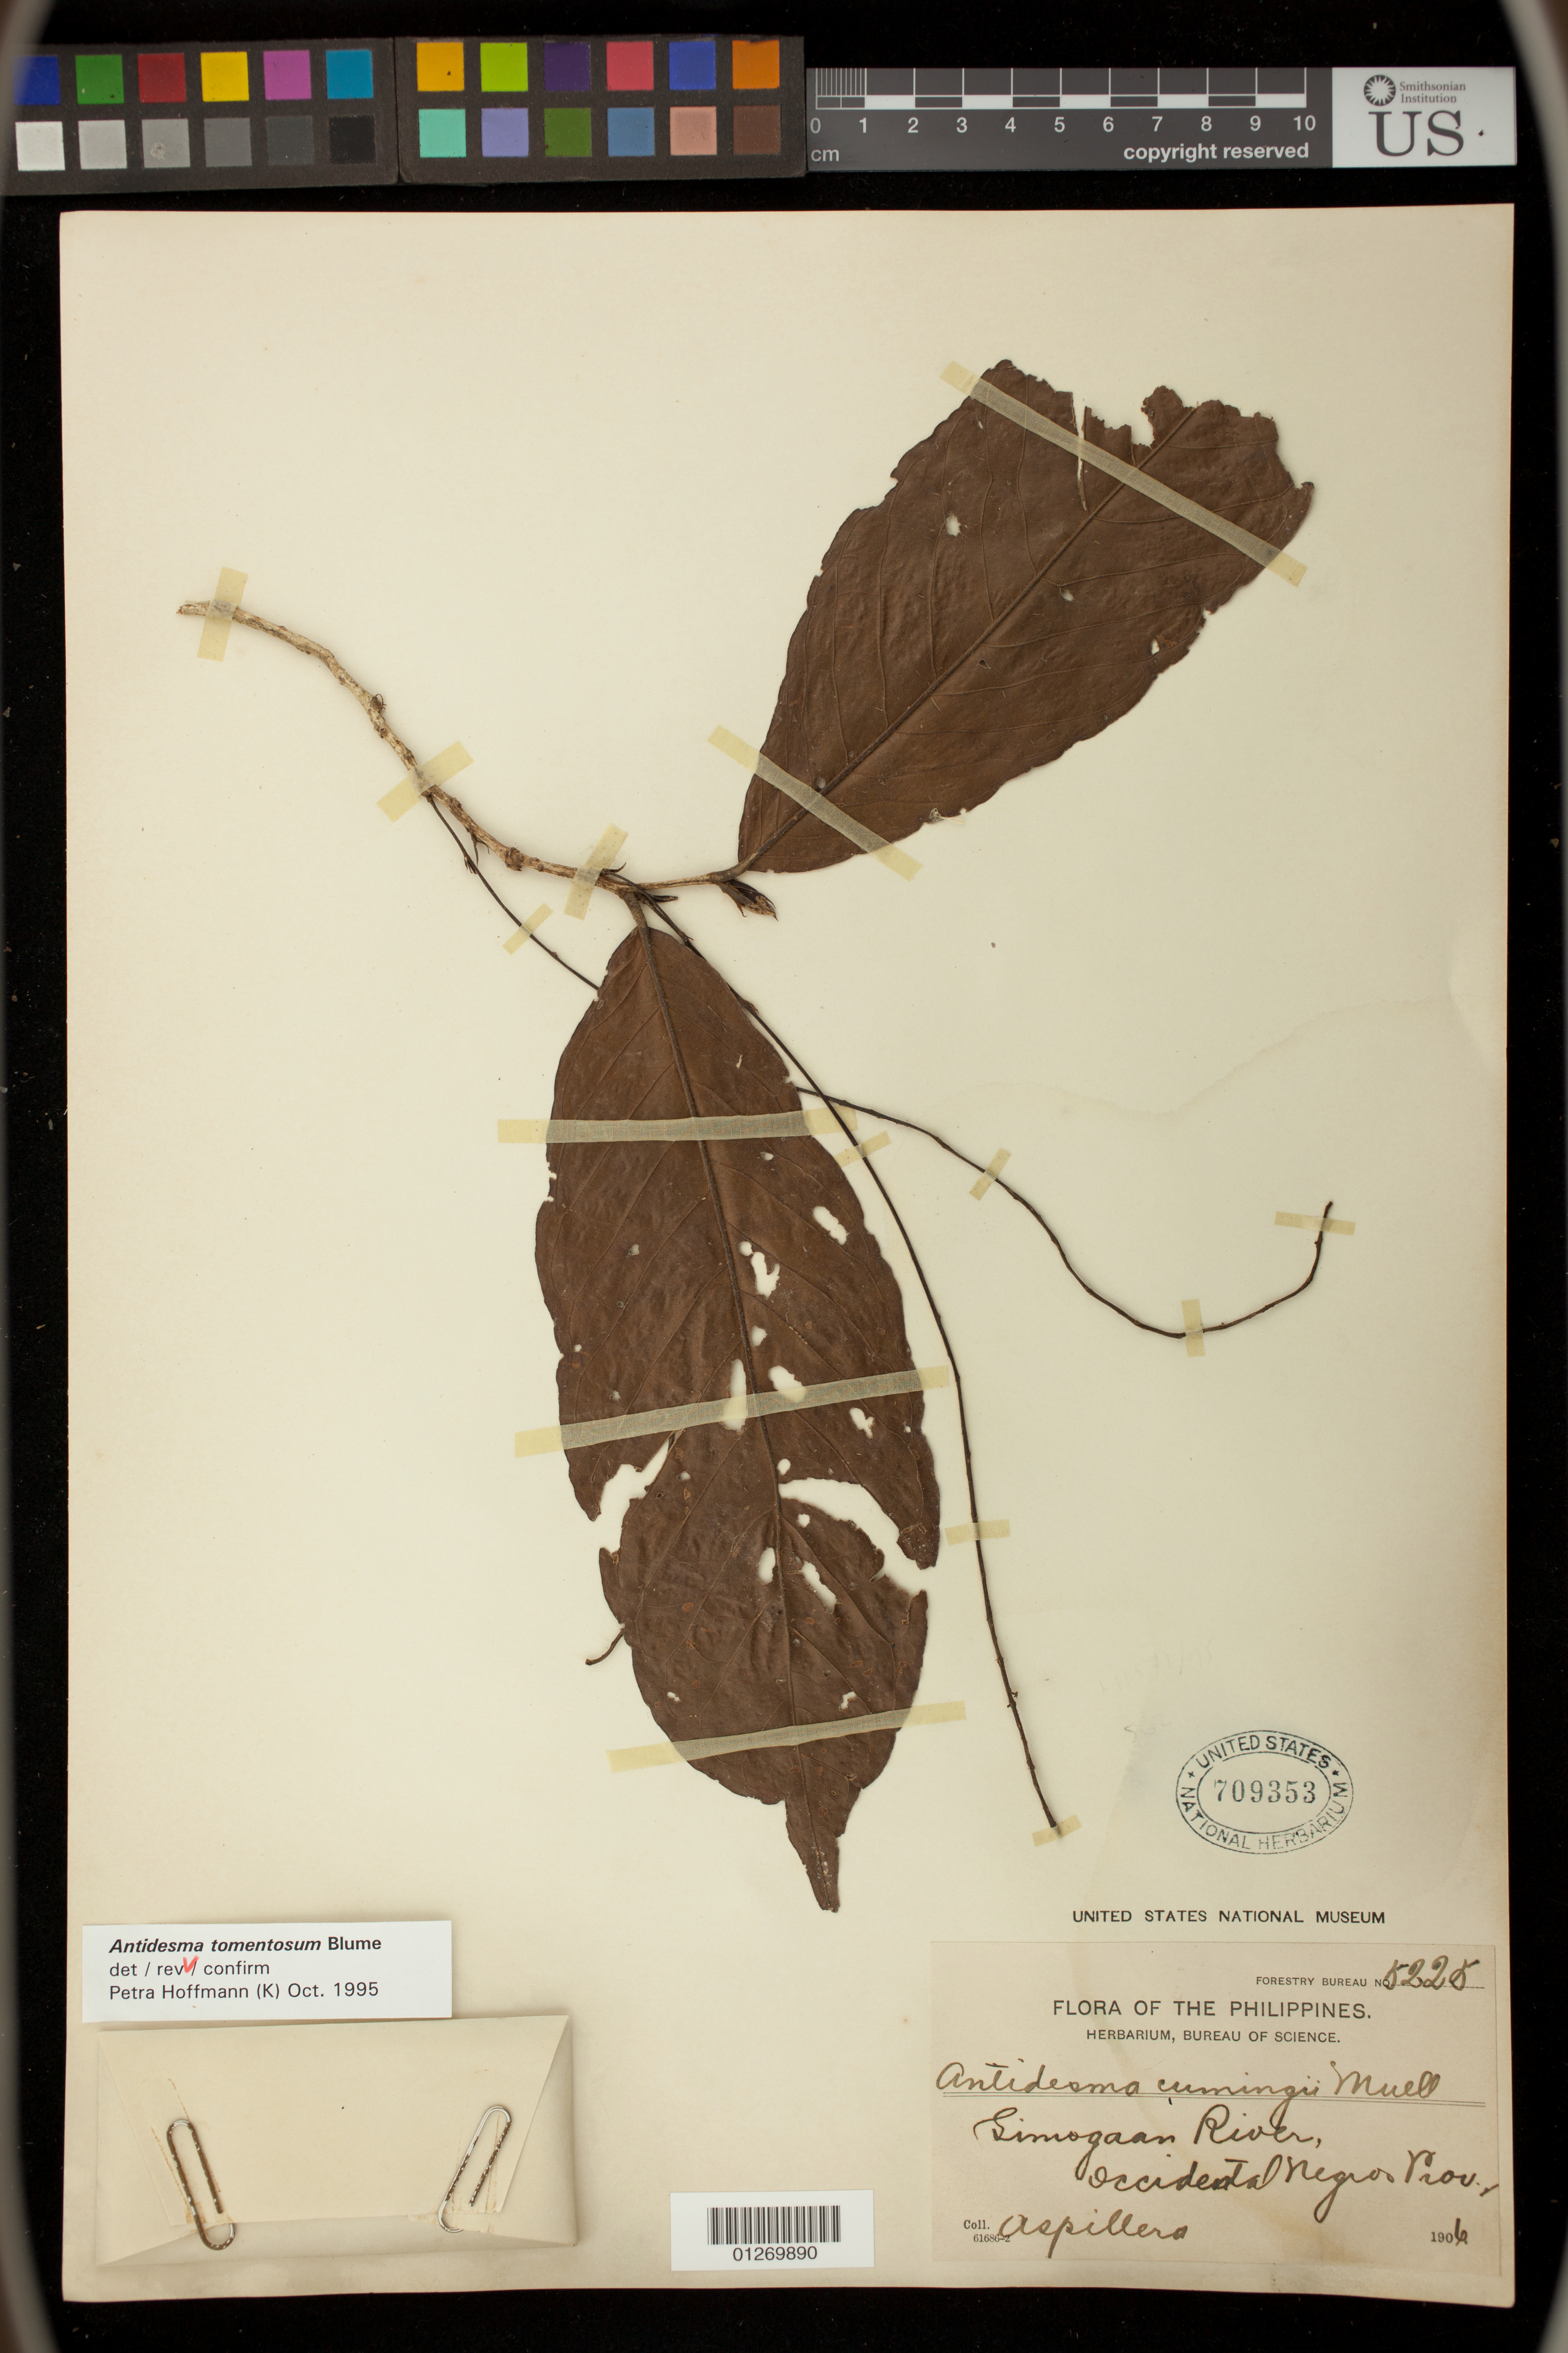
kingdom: Plantae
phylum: Tracheophyta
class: Magnoliopsida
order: Malpighiales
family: Phyllanthaceae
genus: Antidesma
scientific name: Antidesma tomentosum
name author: Blume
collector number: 8225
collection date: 1906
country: Philippines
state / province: Western Visayas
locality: Simogaan River, Occidental Negros Prov.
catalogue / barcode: US 709353